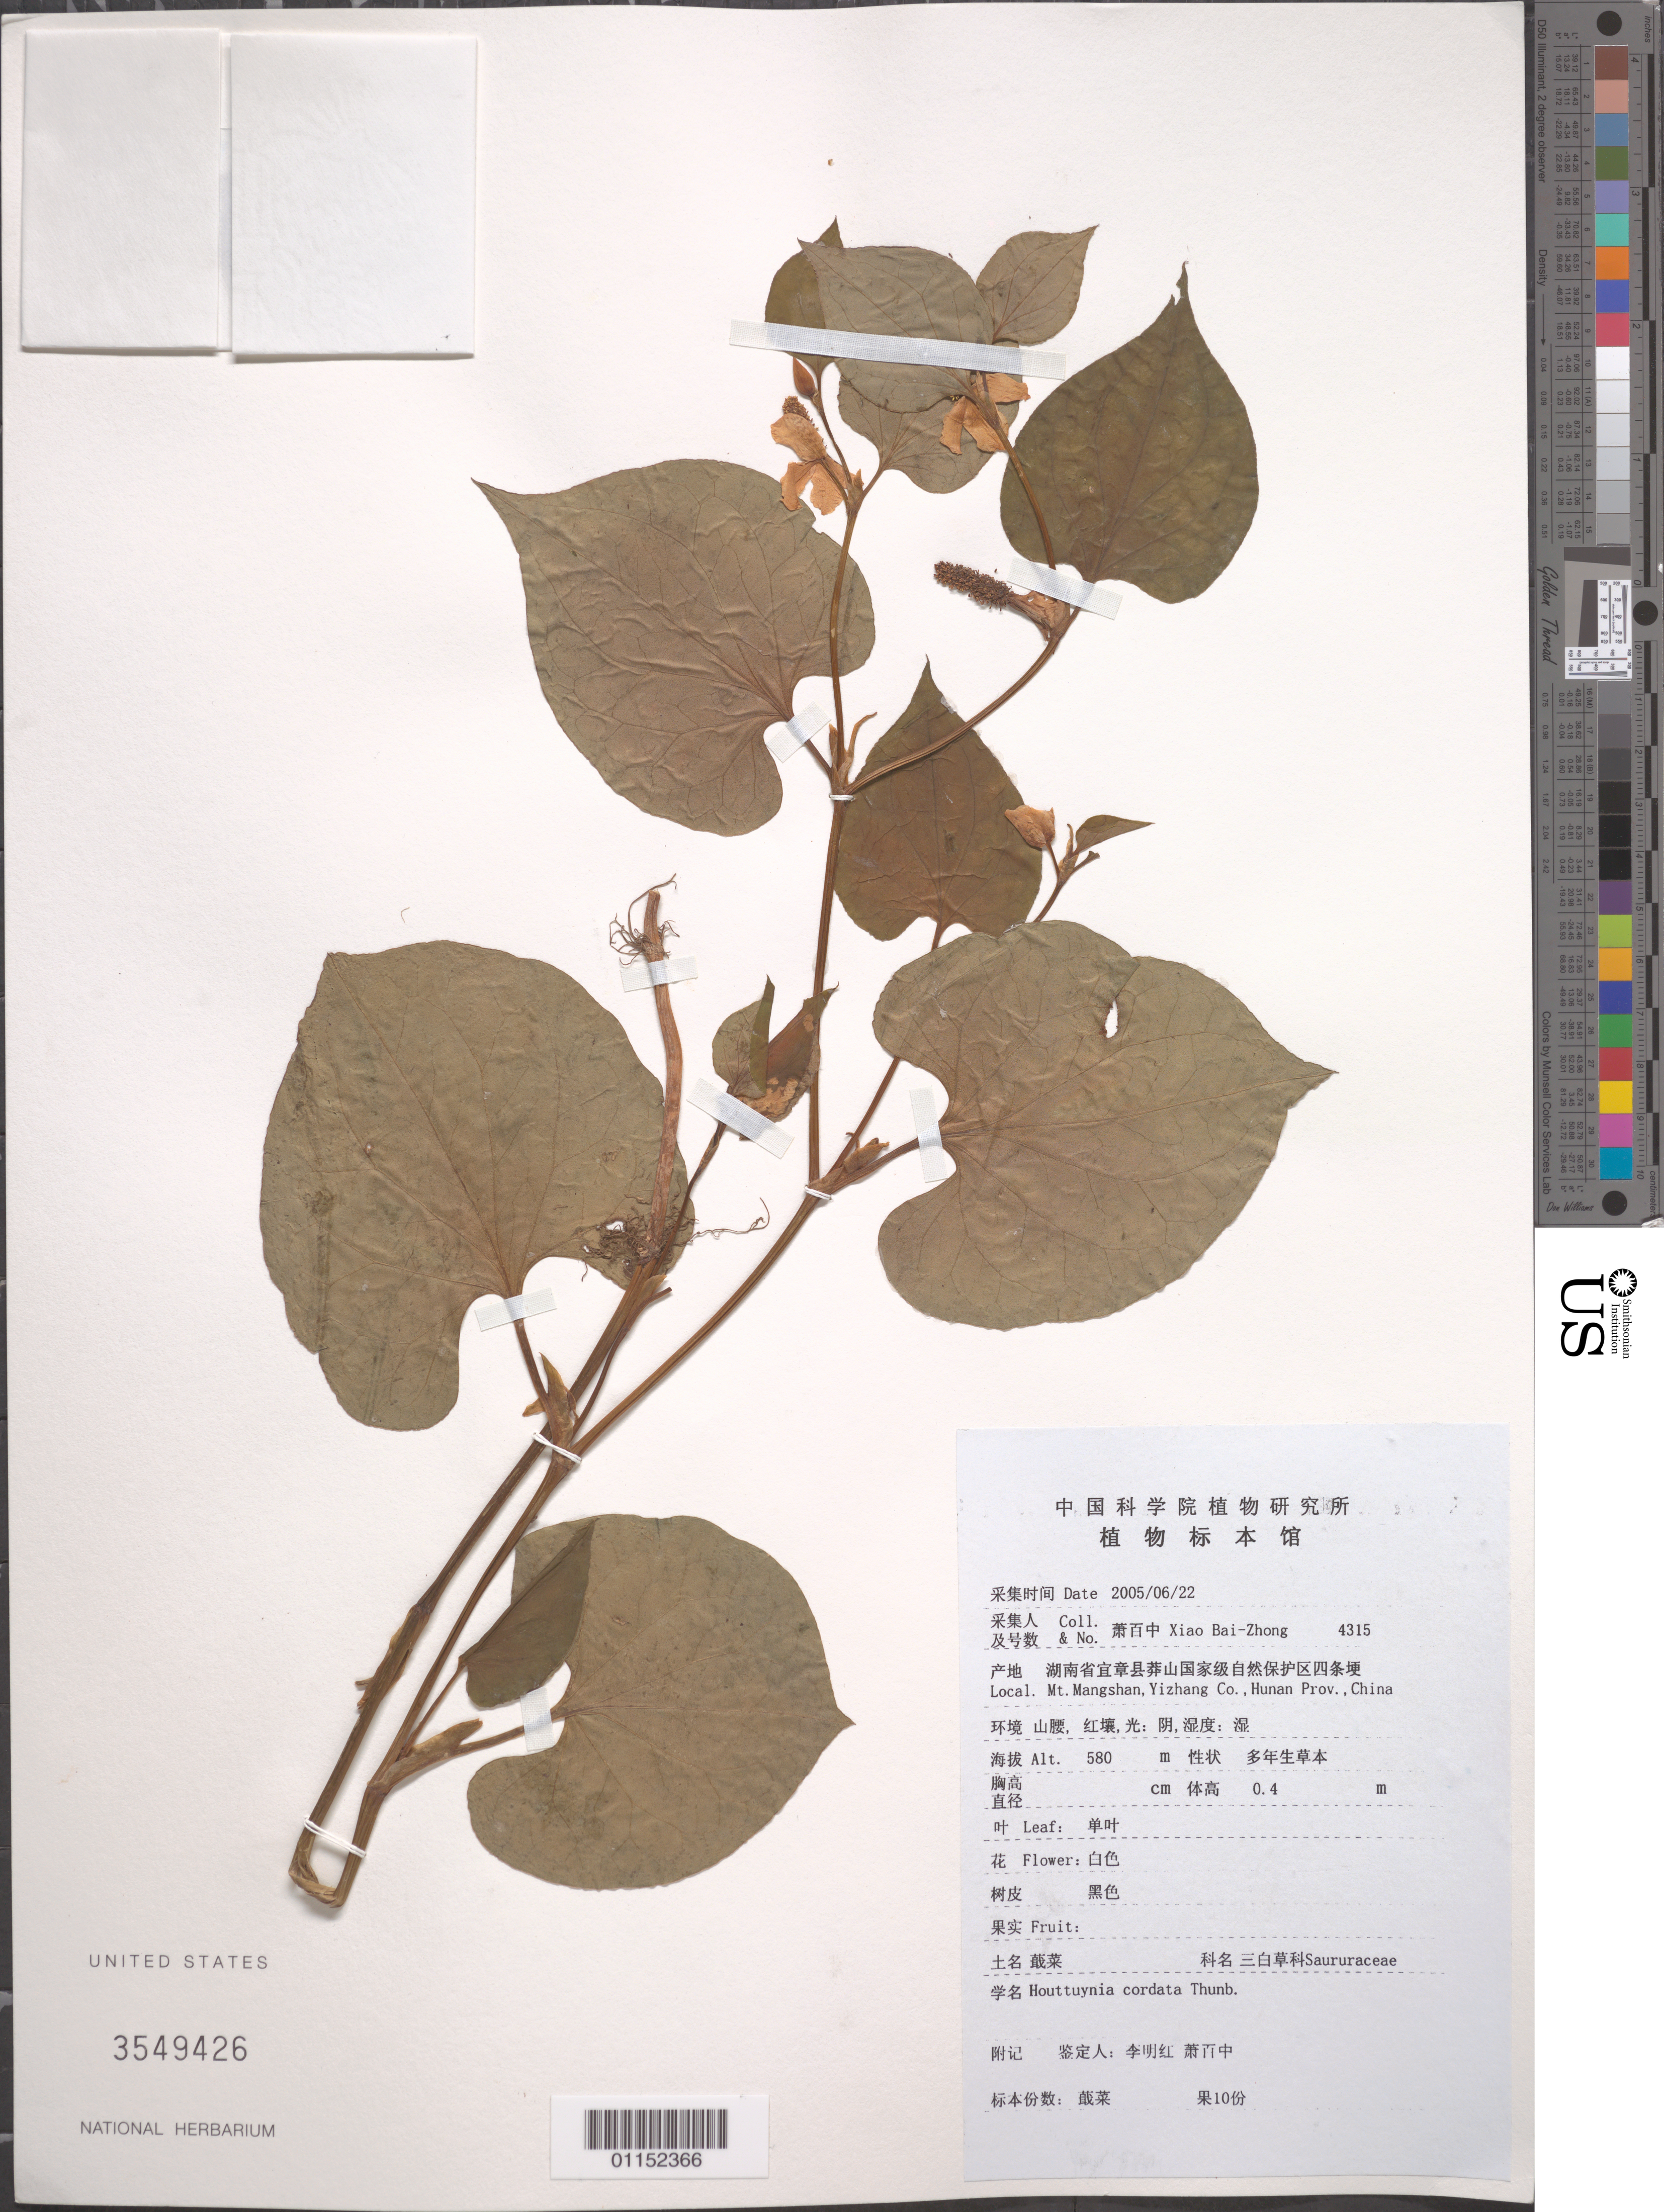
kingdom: Plantae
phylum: Tracheophyta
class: Magnoliopsida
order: Piperales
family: Saururaceae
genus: Houttuynia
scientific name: Houttuynia cordata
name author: Thunb.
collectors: B. Z. Xiao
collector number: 4315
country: China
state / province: Hunan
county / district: Yizhang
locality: Mt. Mangshan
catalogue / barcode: US 3549426